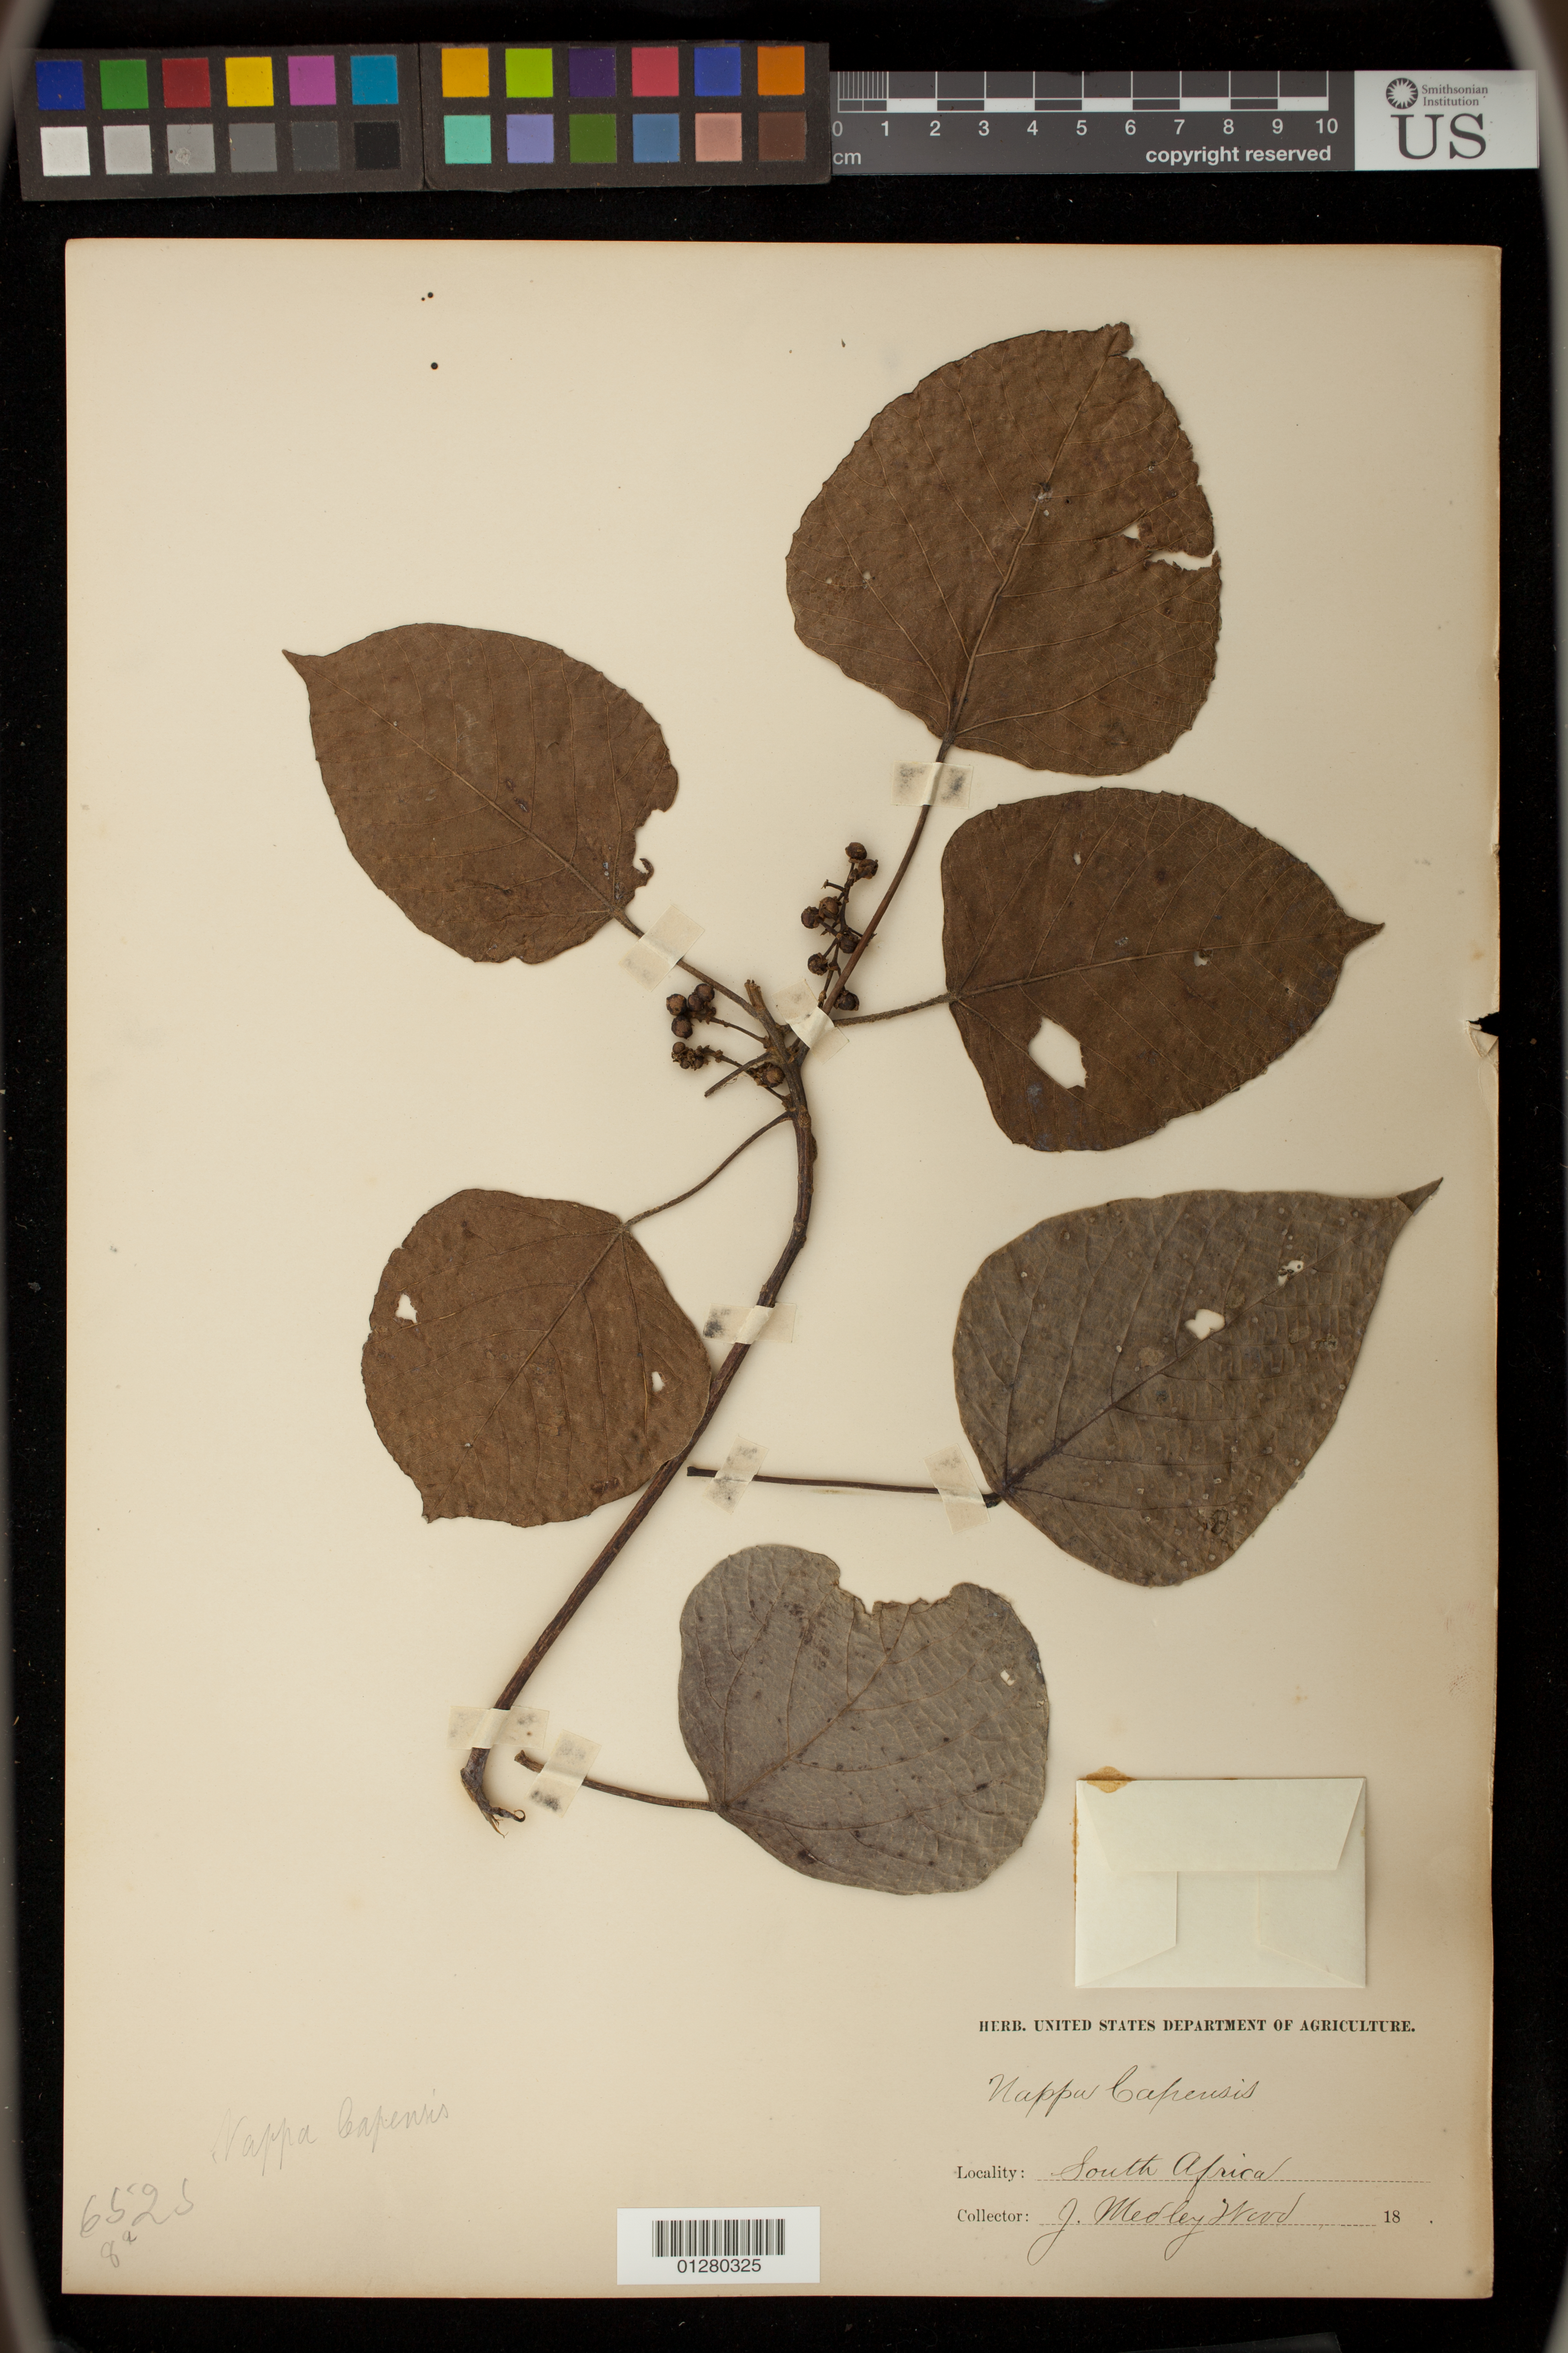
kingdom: Plantae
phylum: Tracheophyta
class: Magnoliopsida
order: Malpighiales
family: Euphorbiaceae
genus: Macaranga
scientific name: Macaranga capensis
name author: (Baill.) Benth. ex Simm.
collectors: J. M. Wood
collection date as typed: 18--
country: South Africa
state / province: KwaZulu-Natal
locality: Umvoti river